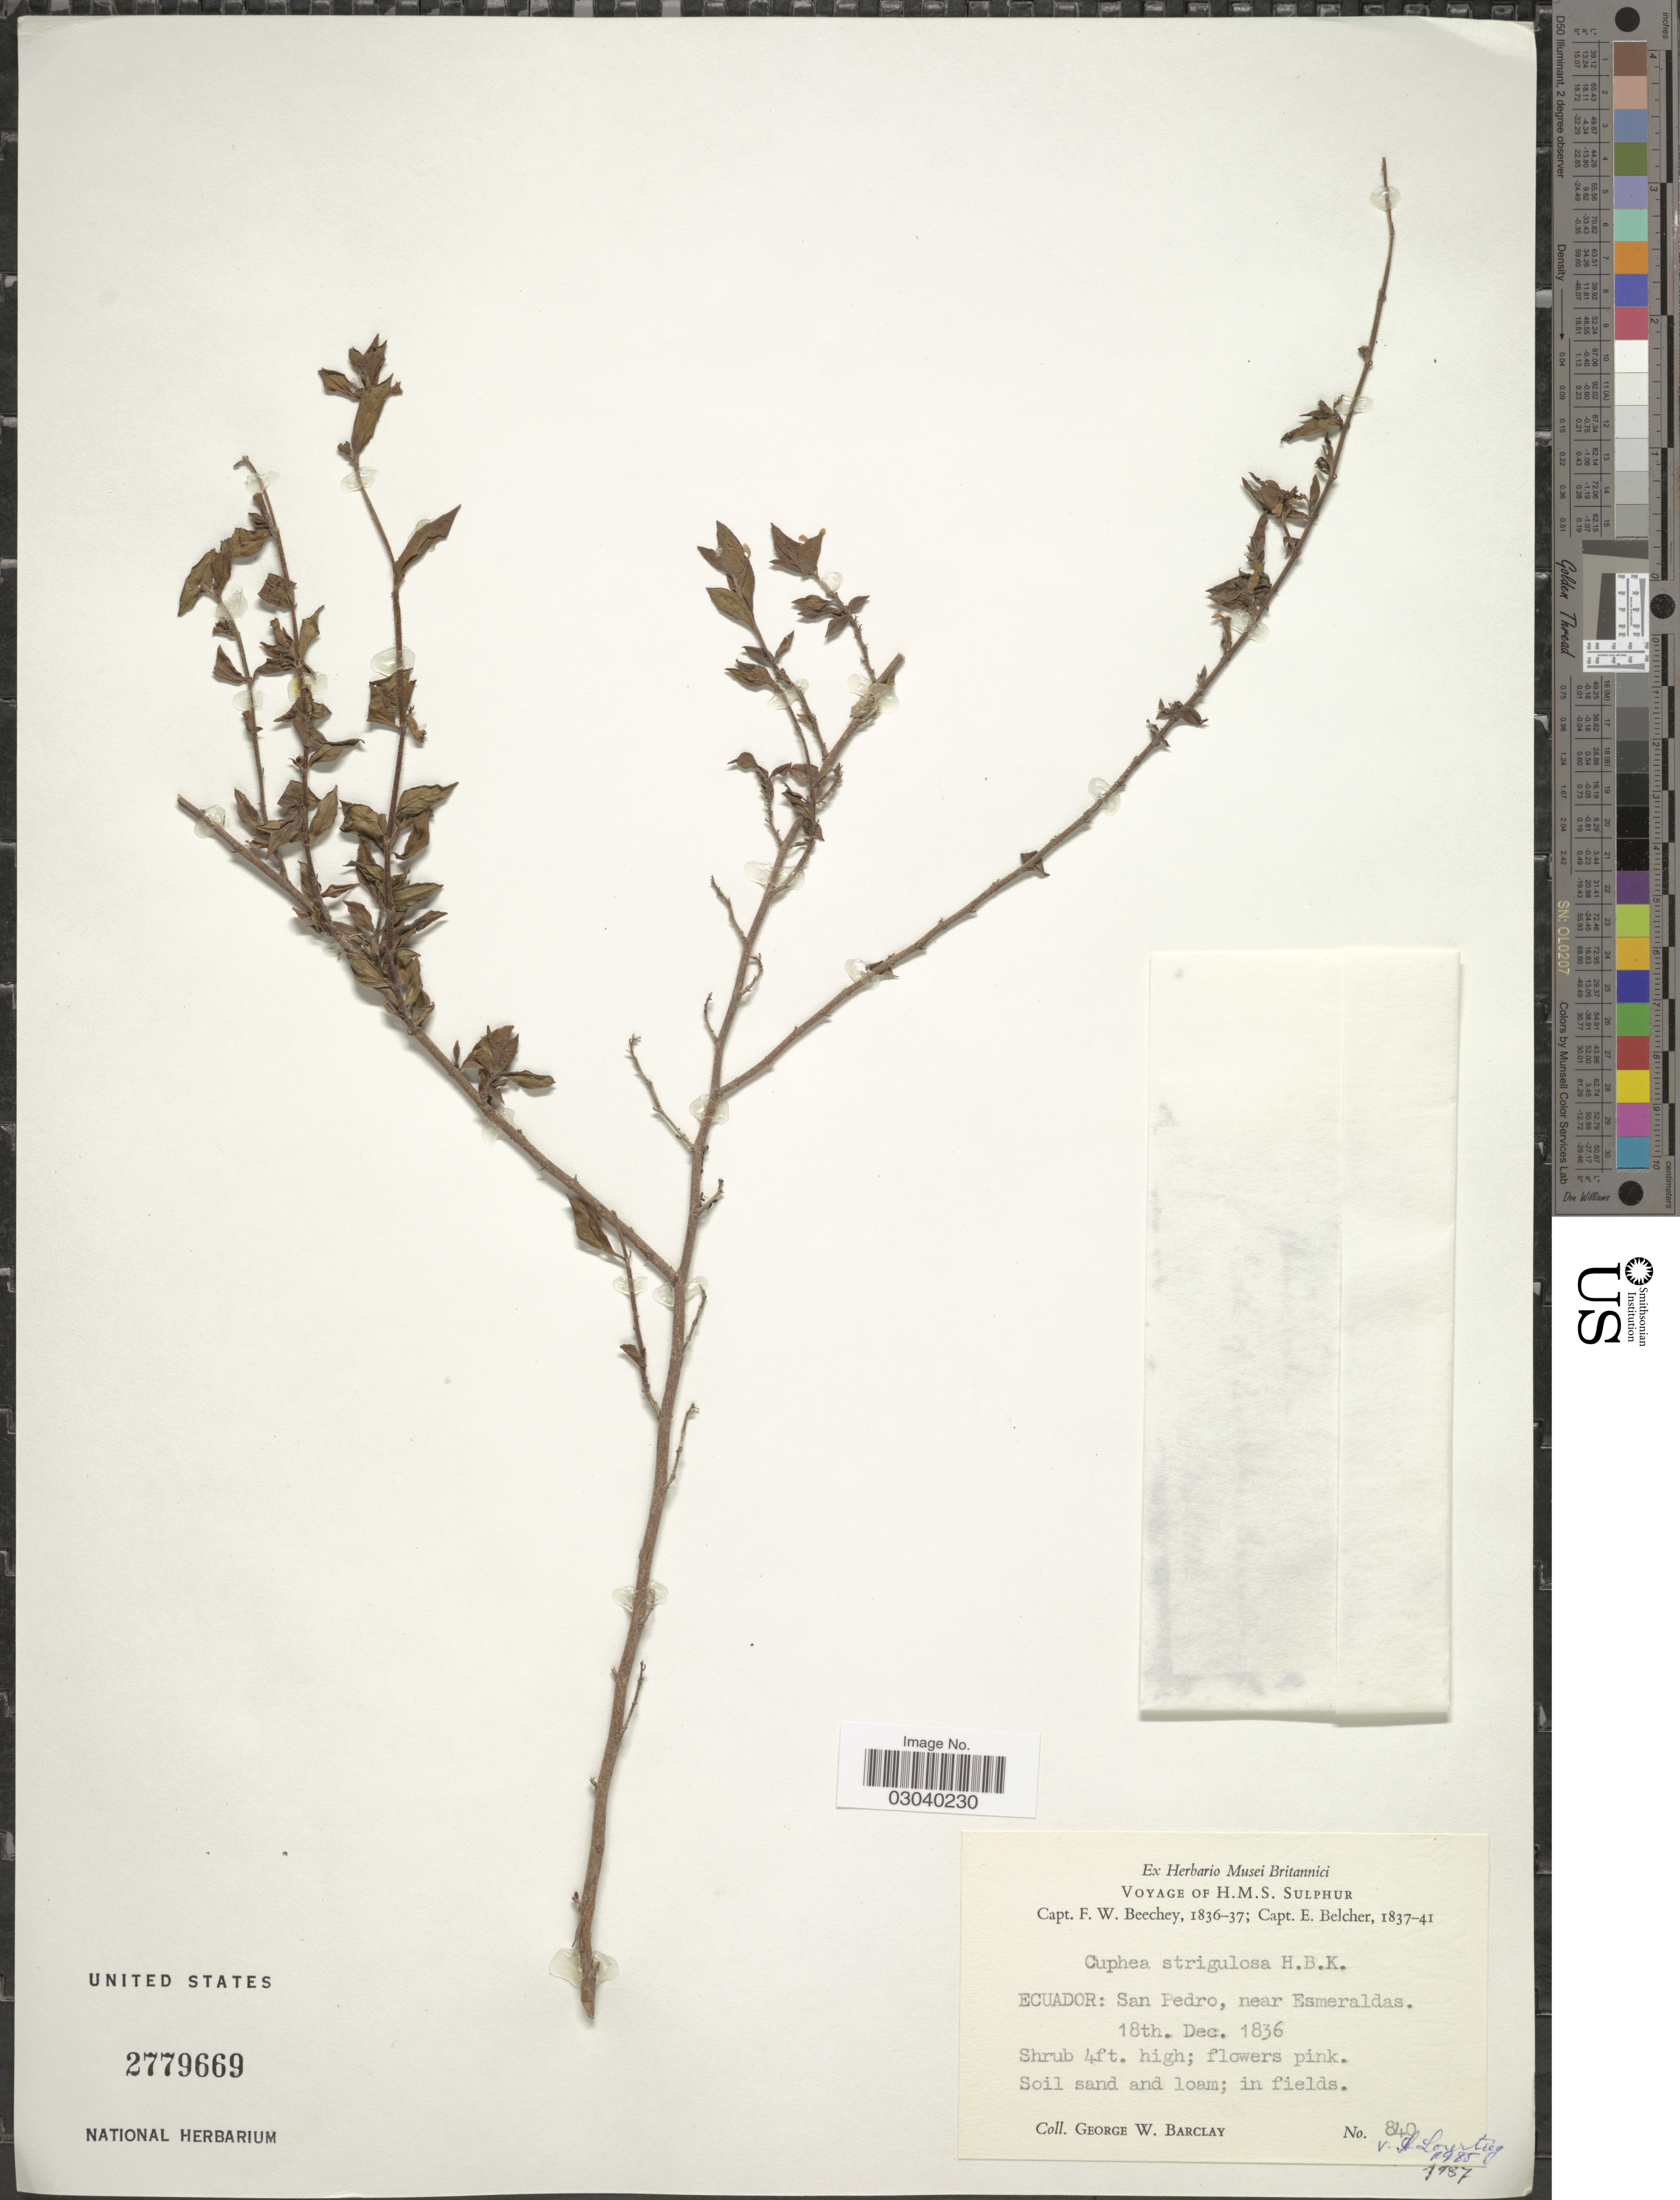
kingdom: Plantae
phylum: Tracheophyta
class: Magnoliopsida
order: Myrtales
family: Lythraceae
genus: Cuphea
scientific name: Cuphea strigulosa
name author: Kunth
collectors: G. W. Barclay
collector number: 840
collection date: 1836-12-18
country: Ecuador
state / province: Esmeraldas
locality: San Pedro, near Esmeraldas.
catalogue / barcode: US 2779669